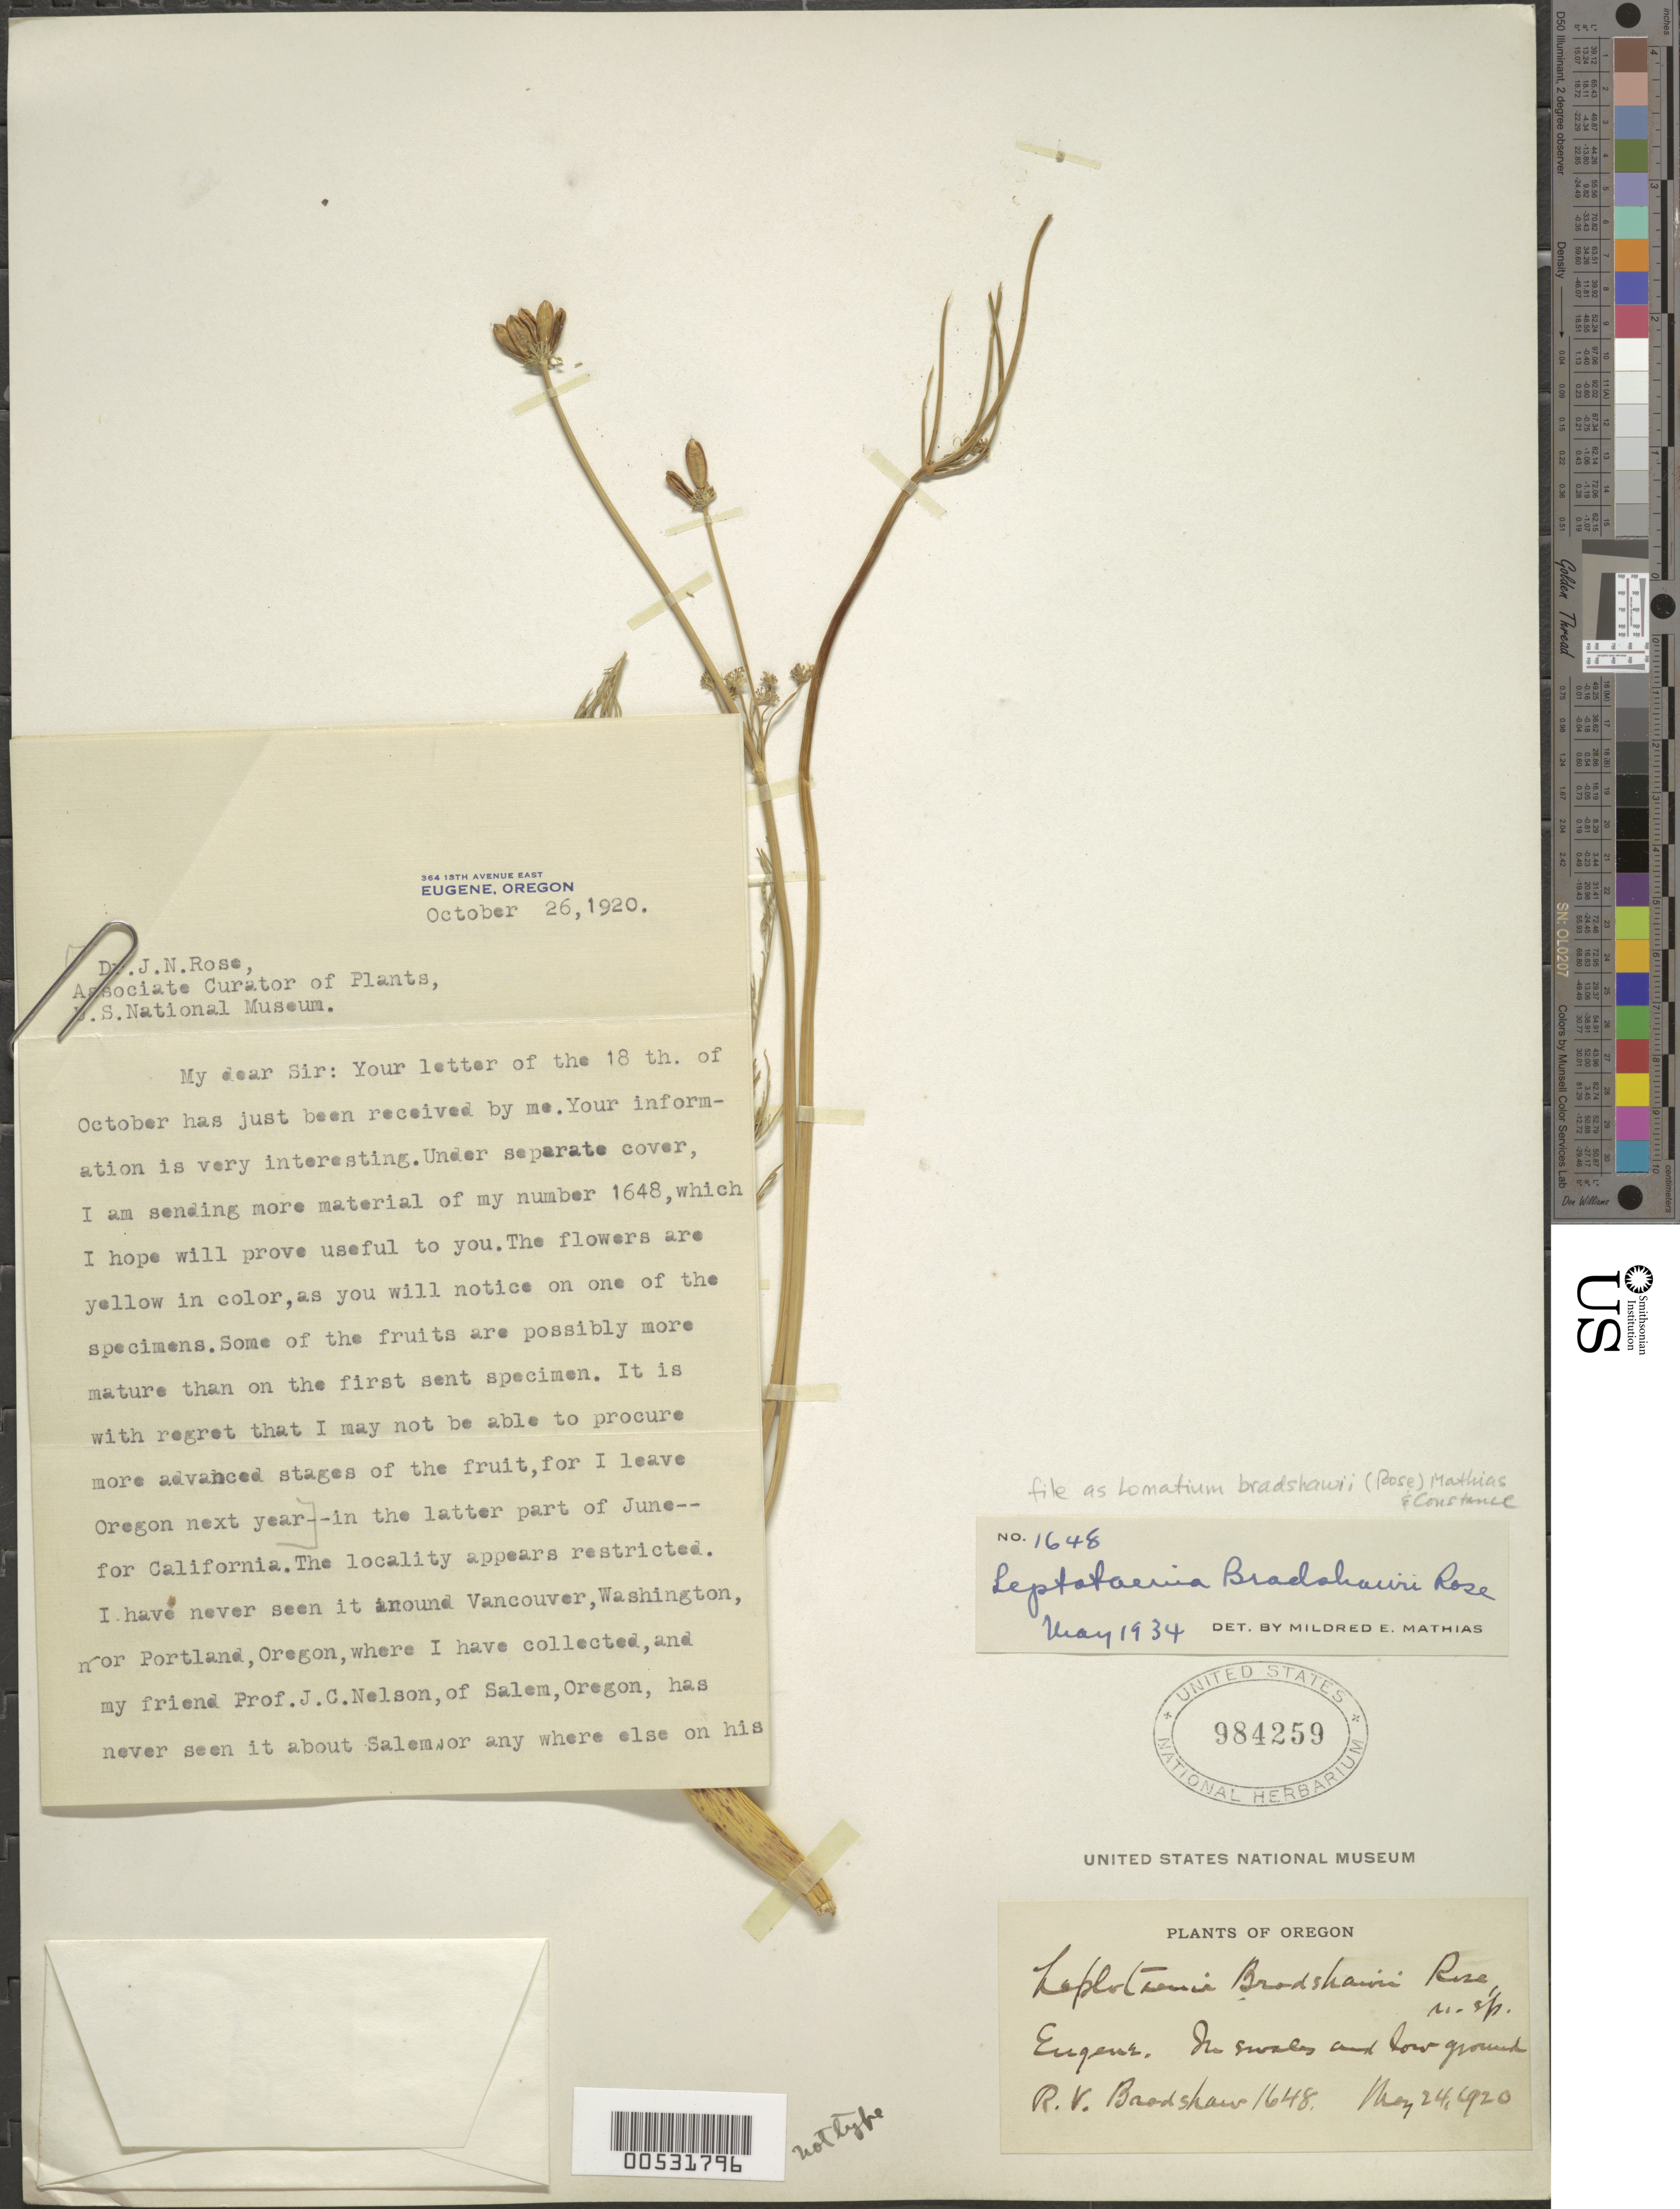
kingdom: Plantae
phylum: Tracheophyta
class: Magnoliopsida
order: Apiales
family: Apiaceae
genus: Lomatium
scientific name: Lomatium bradshawii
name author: (Rose) Math. & Const.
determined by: Mathias, M. E.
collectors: R. Bradshaw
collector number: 1648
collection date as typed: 24 May 1920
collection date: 1920-05-24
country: United States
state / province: Oregon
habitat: In swales and low ground.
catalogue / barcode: US 984259